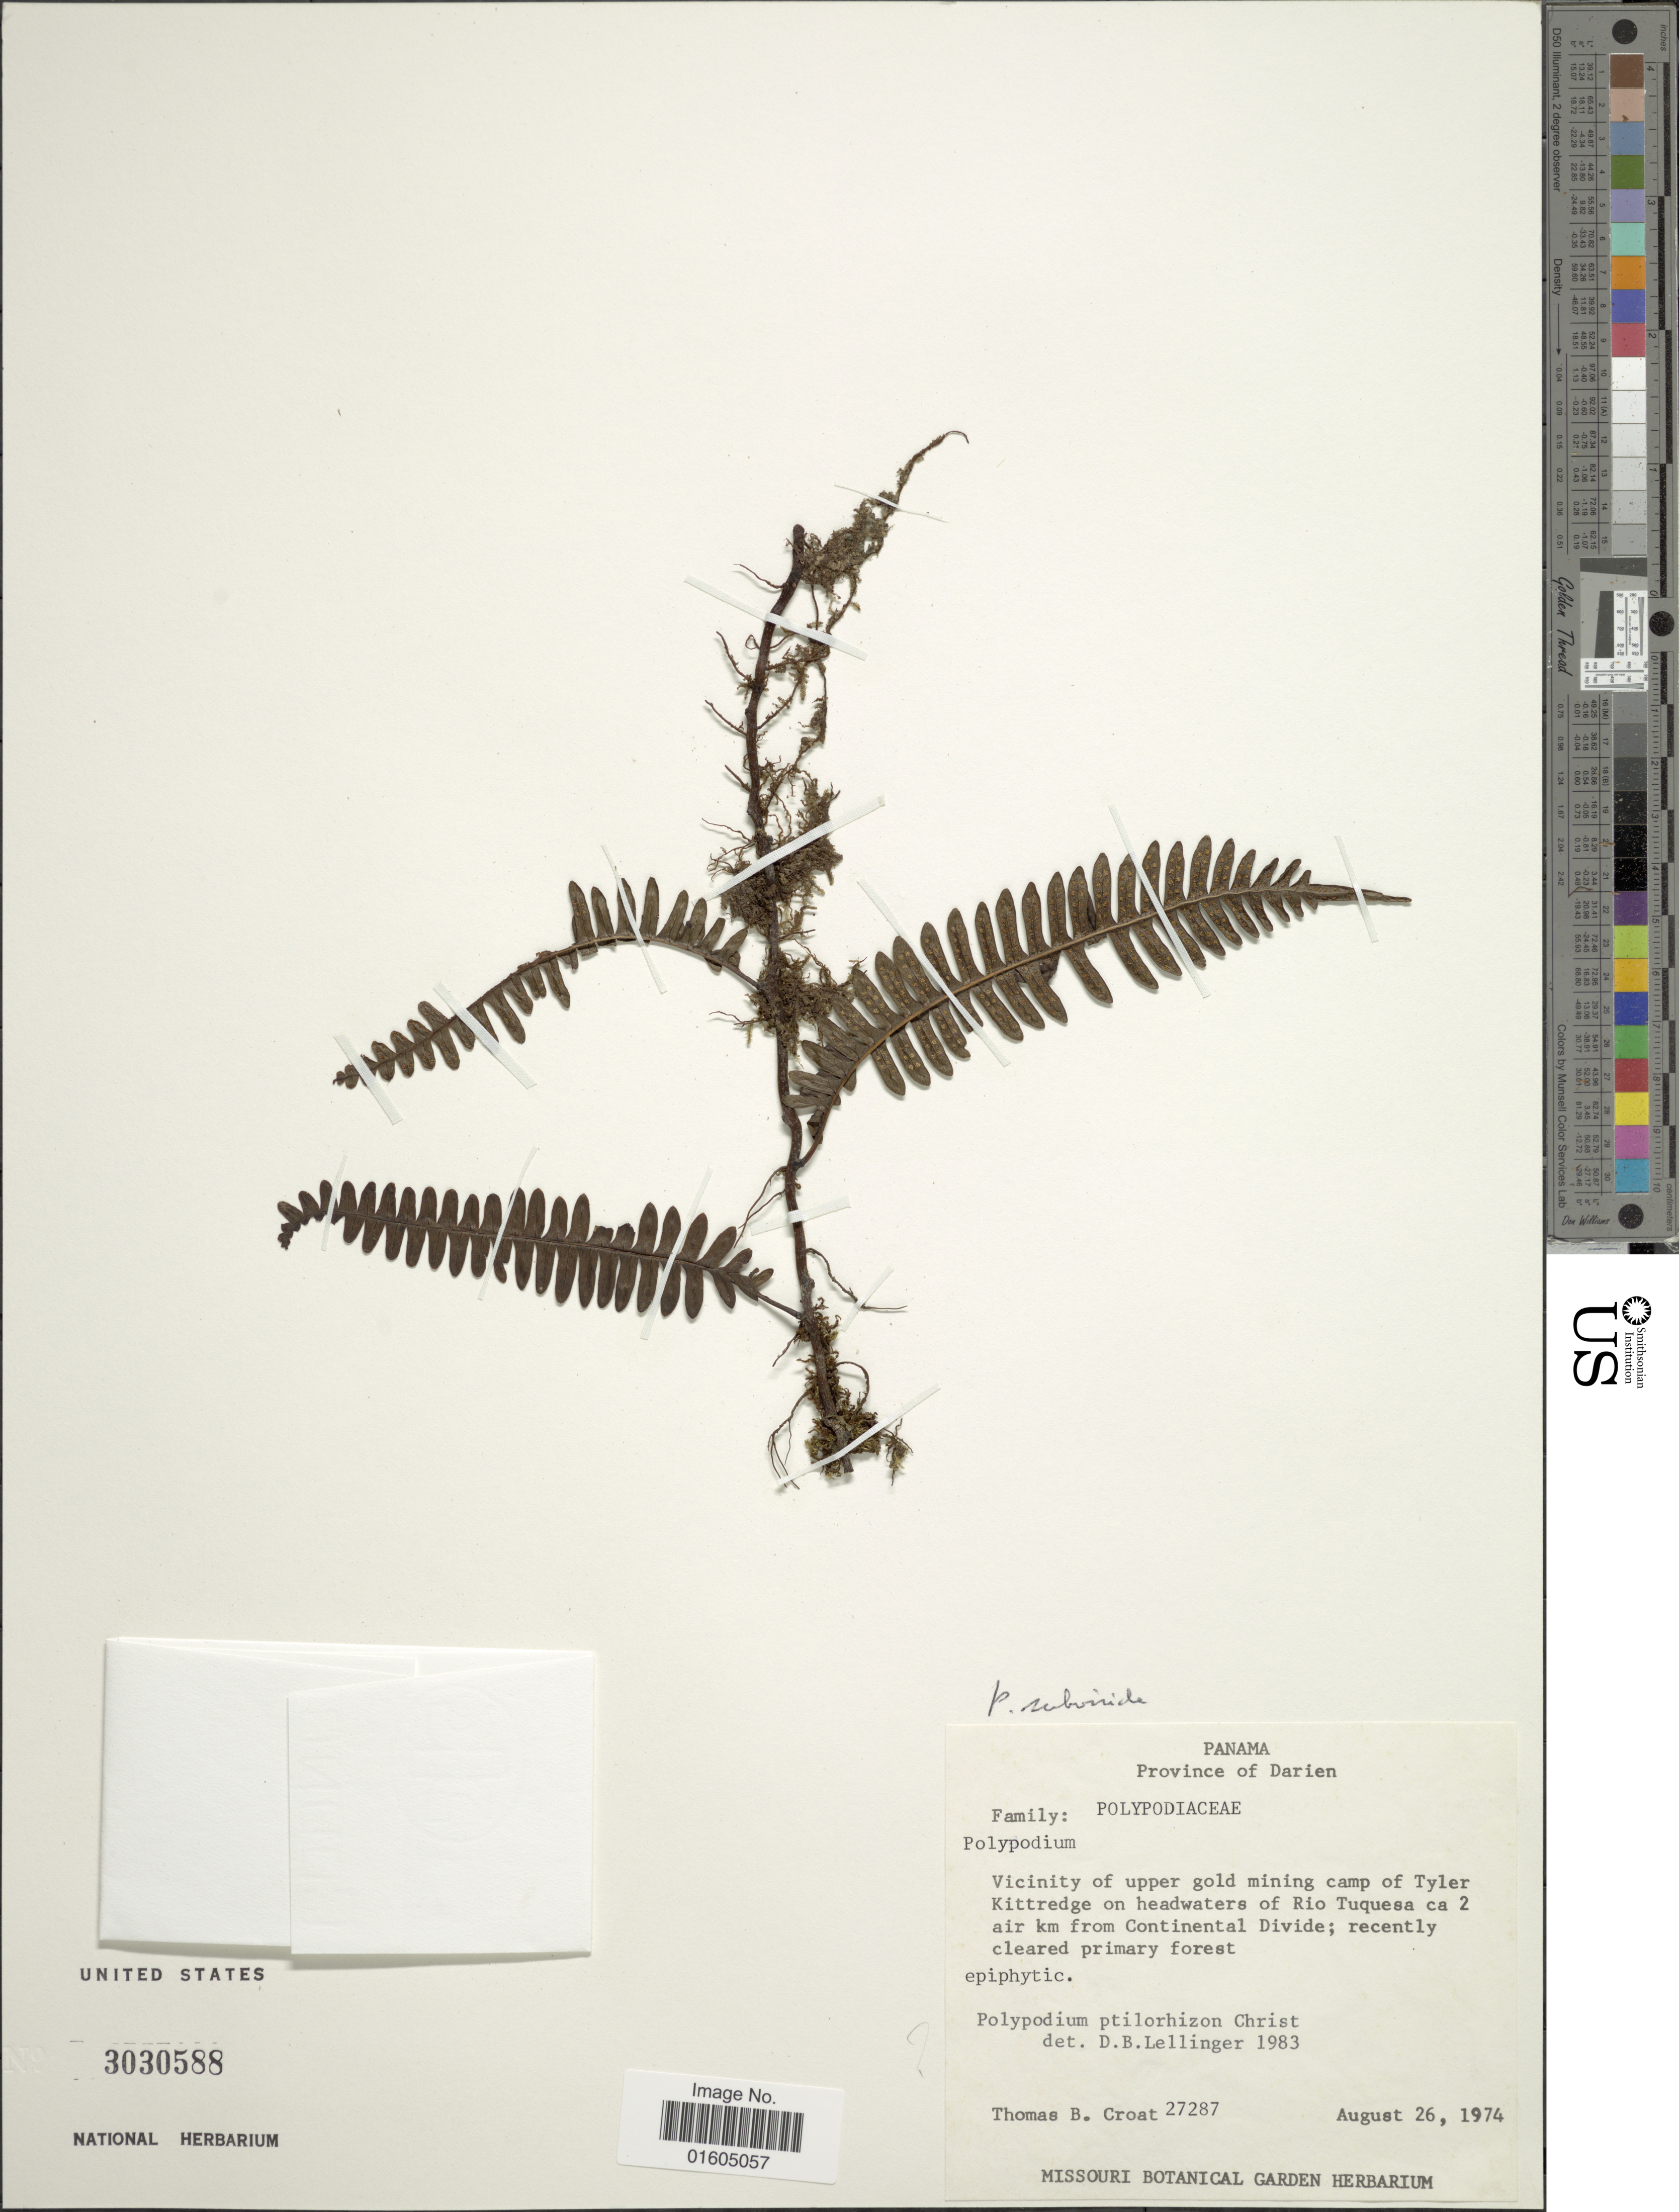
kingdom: Plantae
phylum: Tracheophyta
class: Polypodiopsida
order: Polypodiales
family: Polypodiaceae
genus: Serpocaulon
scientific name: Serpocaulon dasypleuron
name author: (Kunze) A.R. Sm.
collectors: T. B. Croat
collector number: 27287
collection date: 1974-08-26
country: Panama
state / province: Darién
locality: Panama. Province of Darien. Vicinity of upper gold mining camp of Tyler Kittredge on headwaters of Rio Tuquesa ca 2 air km from Continental Divide; recently cleared primary forest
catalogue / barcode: US 3030588